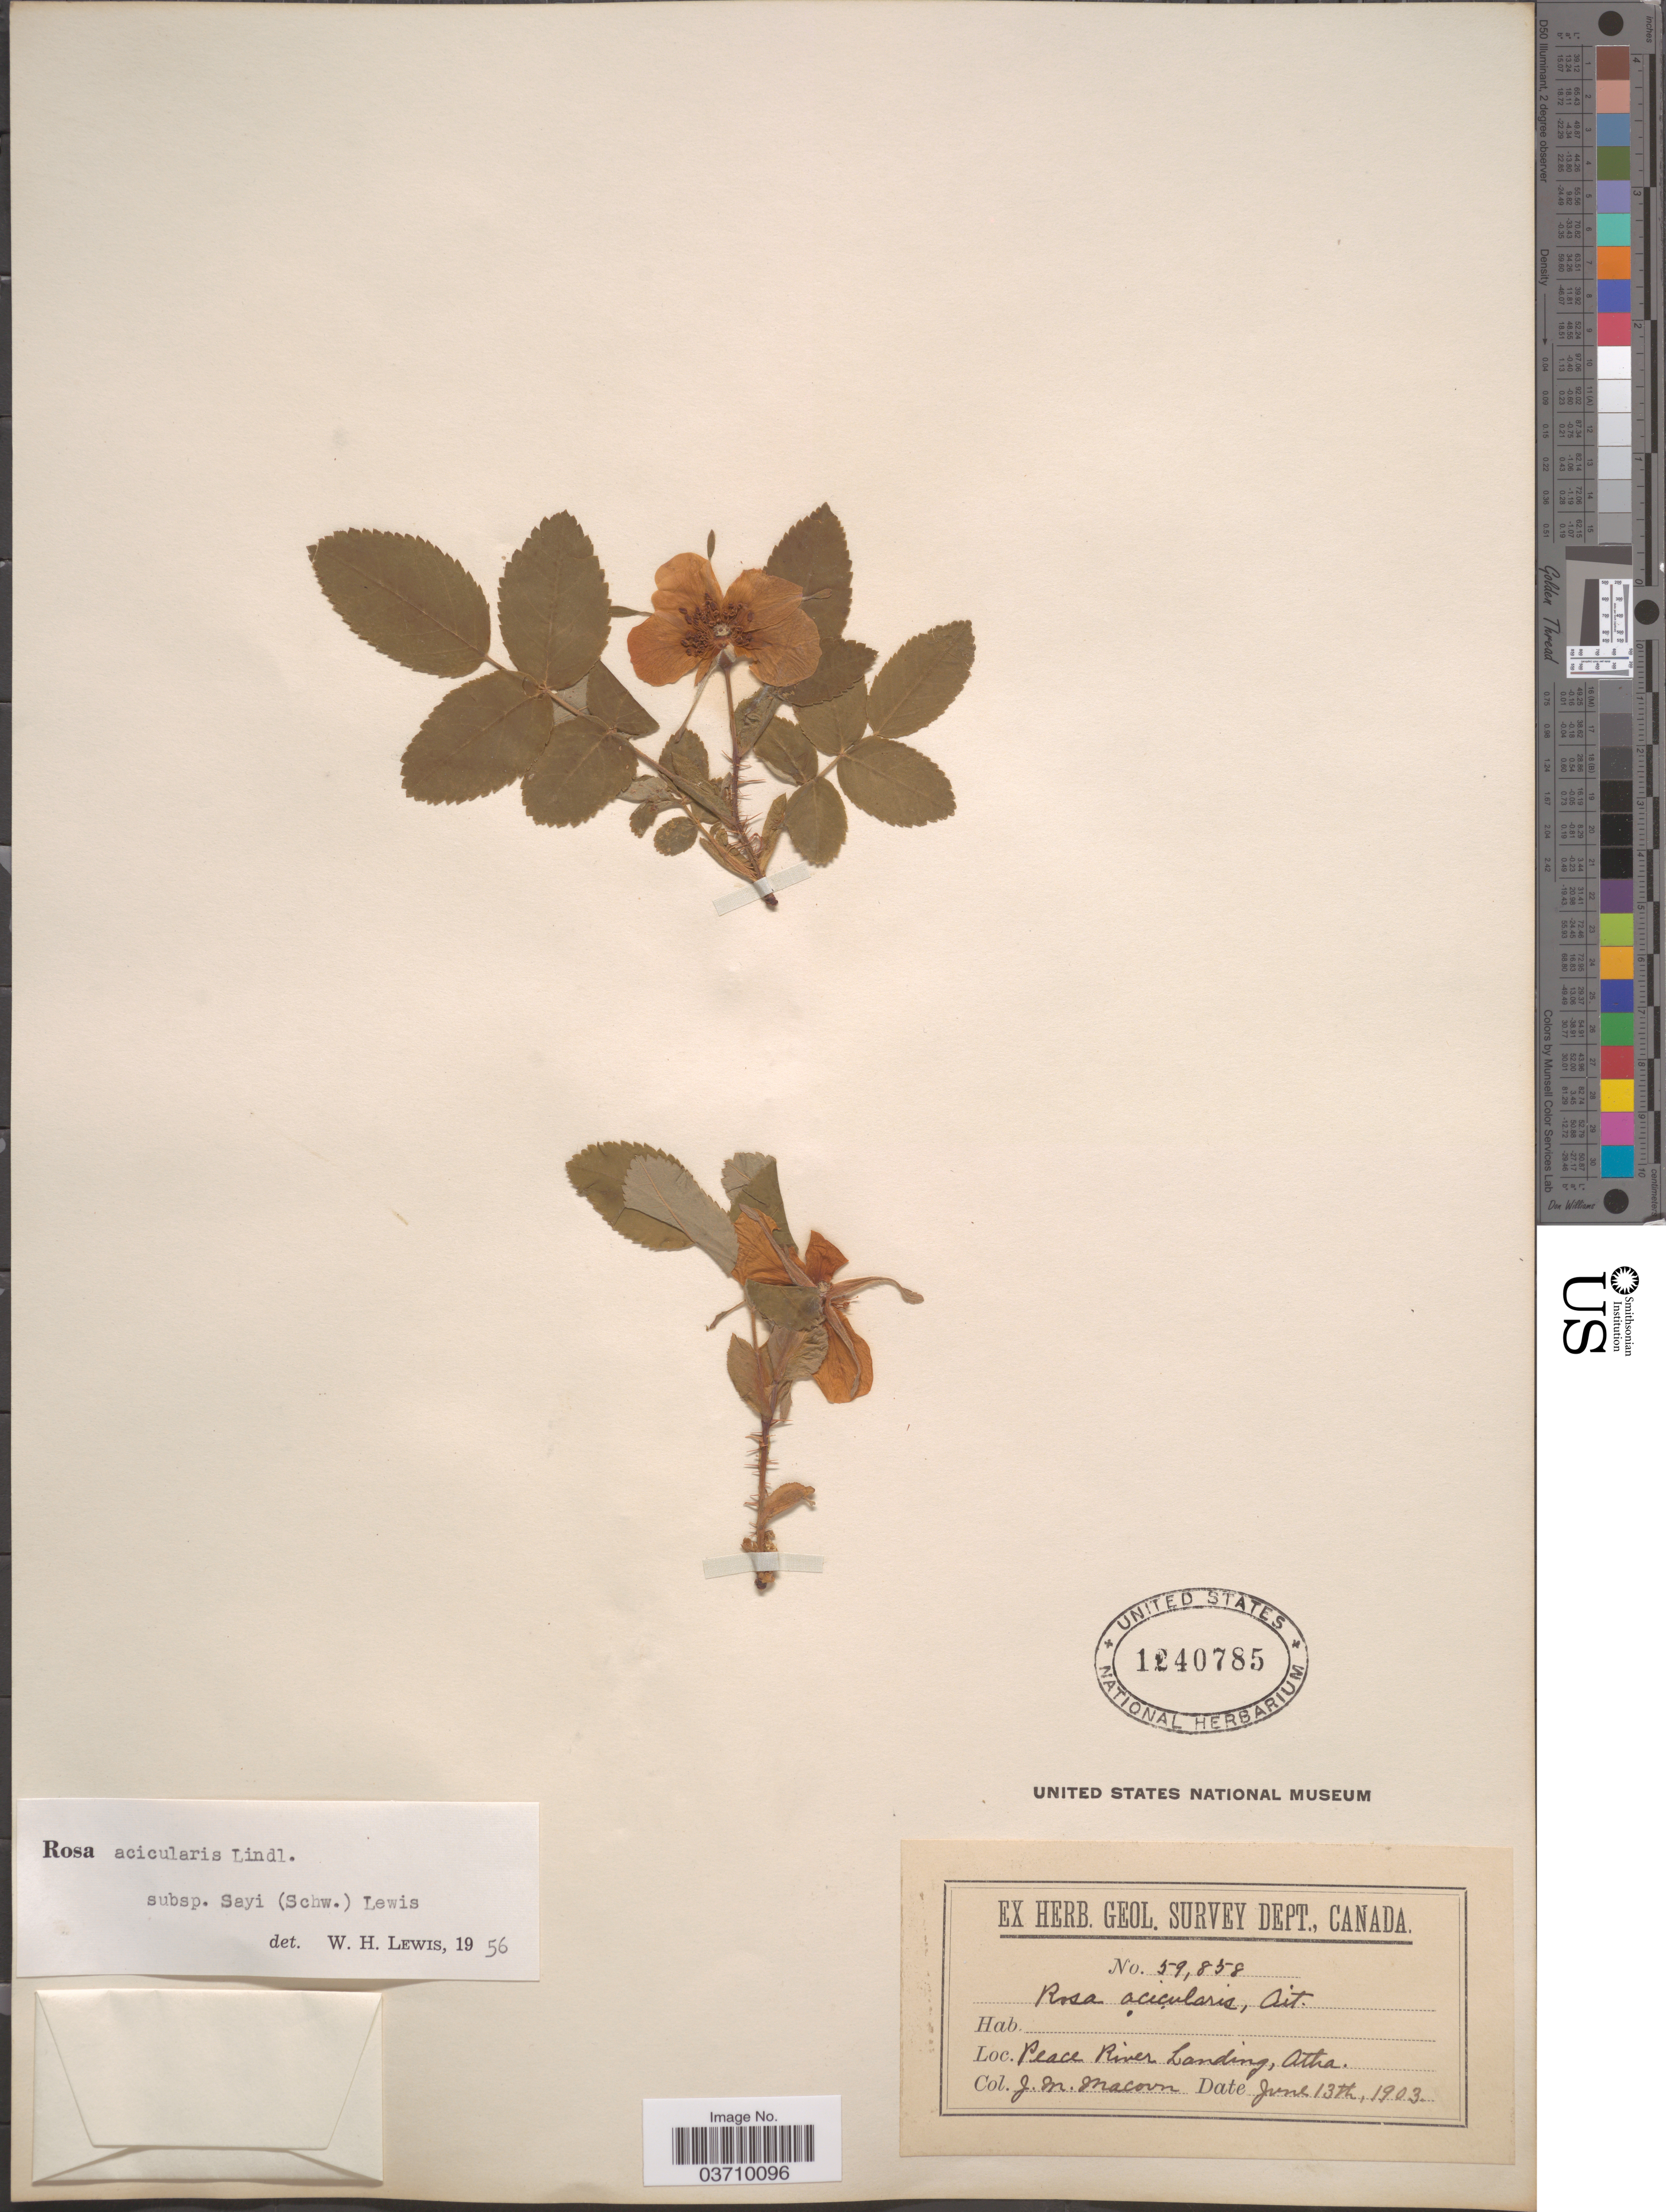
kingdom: Plantae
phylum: Tracheophyta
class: Magnoliopsida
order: Rosales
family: Rosaceae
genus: Rosa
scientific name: Rosa acicularis var. sayi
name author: (Schwein.) Rehder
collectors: J. M. Macoun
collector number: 59858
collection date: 1903-06-13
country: Canada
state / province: Alberta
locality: Peace River Landing.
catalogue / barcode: US 1240785